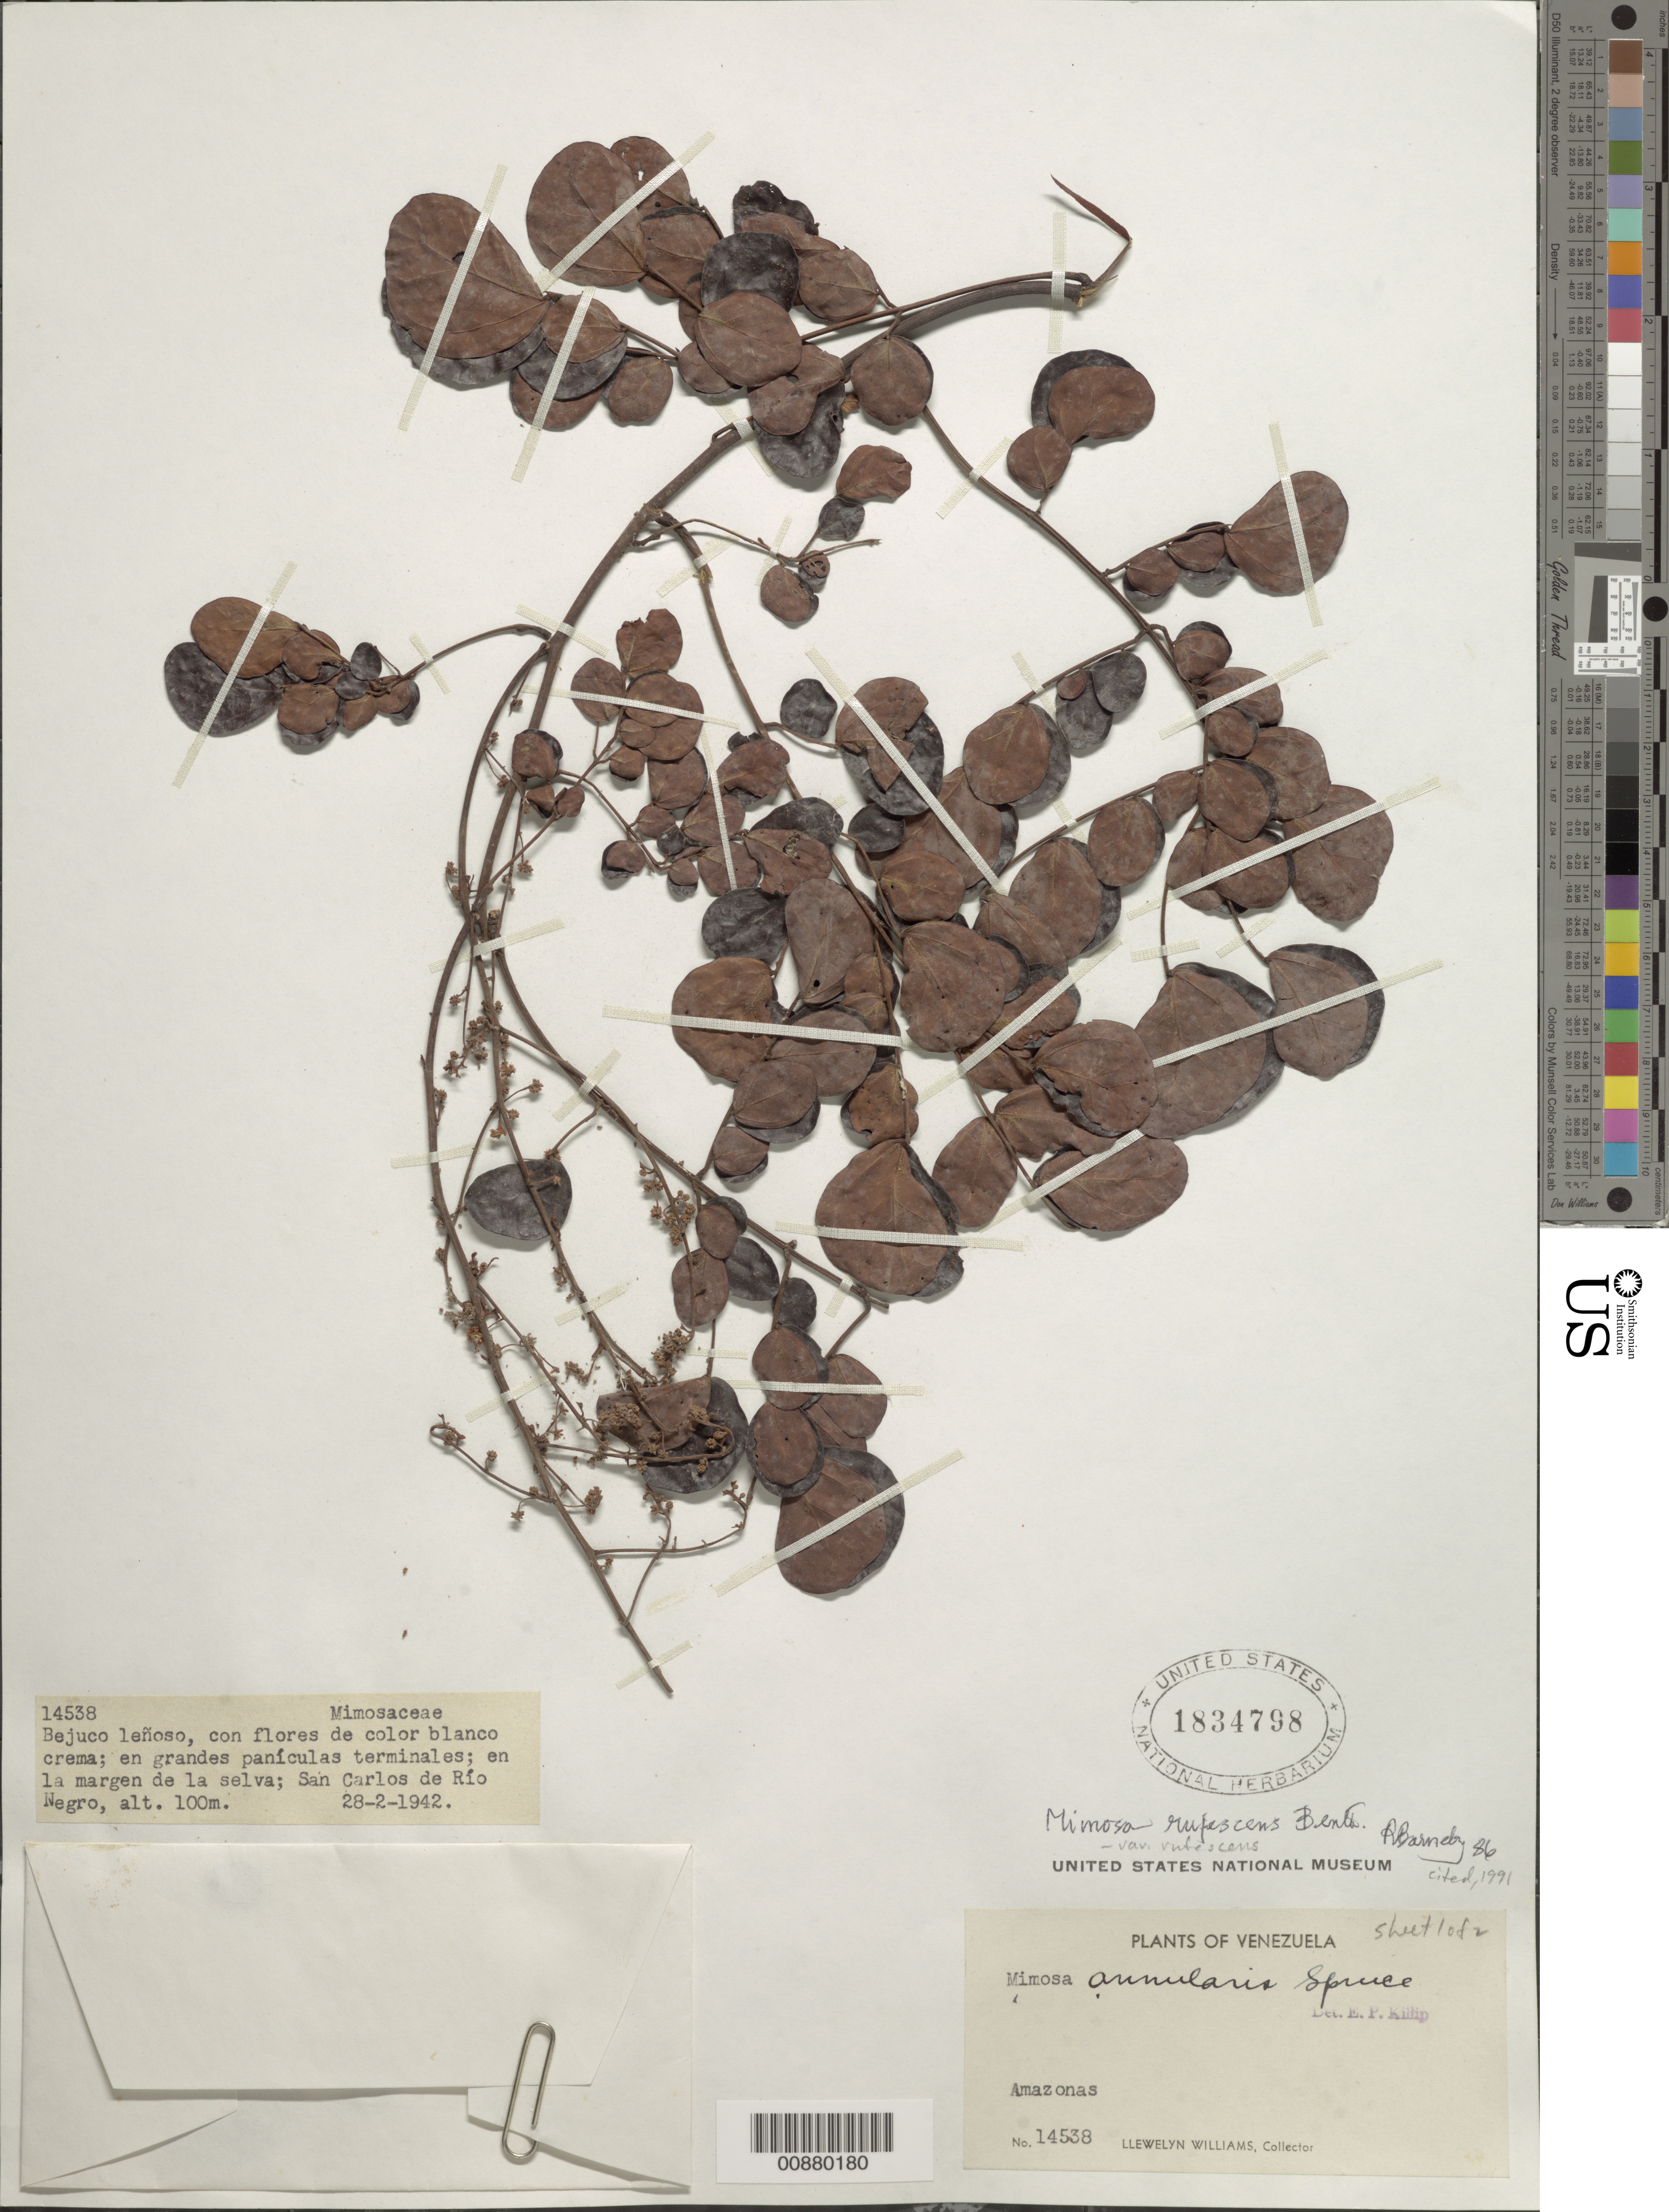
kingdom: Plantae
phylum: Tracheophyta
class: Magnoliopsida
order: Fabales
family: Fabaceae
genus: Mimosa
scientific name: Mimosa rufescens var. rufescens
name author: Benth.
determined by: Barneby, Rupert C., (NY)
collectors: Ll. Williams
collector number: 14538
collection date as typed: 28-Feb-42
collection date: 1942-02-28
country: Venezuela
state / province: Amazonas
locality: San Carlos de Río Negro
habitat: Margen de la selva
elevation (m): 100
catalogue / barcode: US 1834798